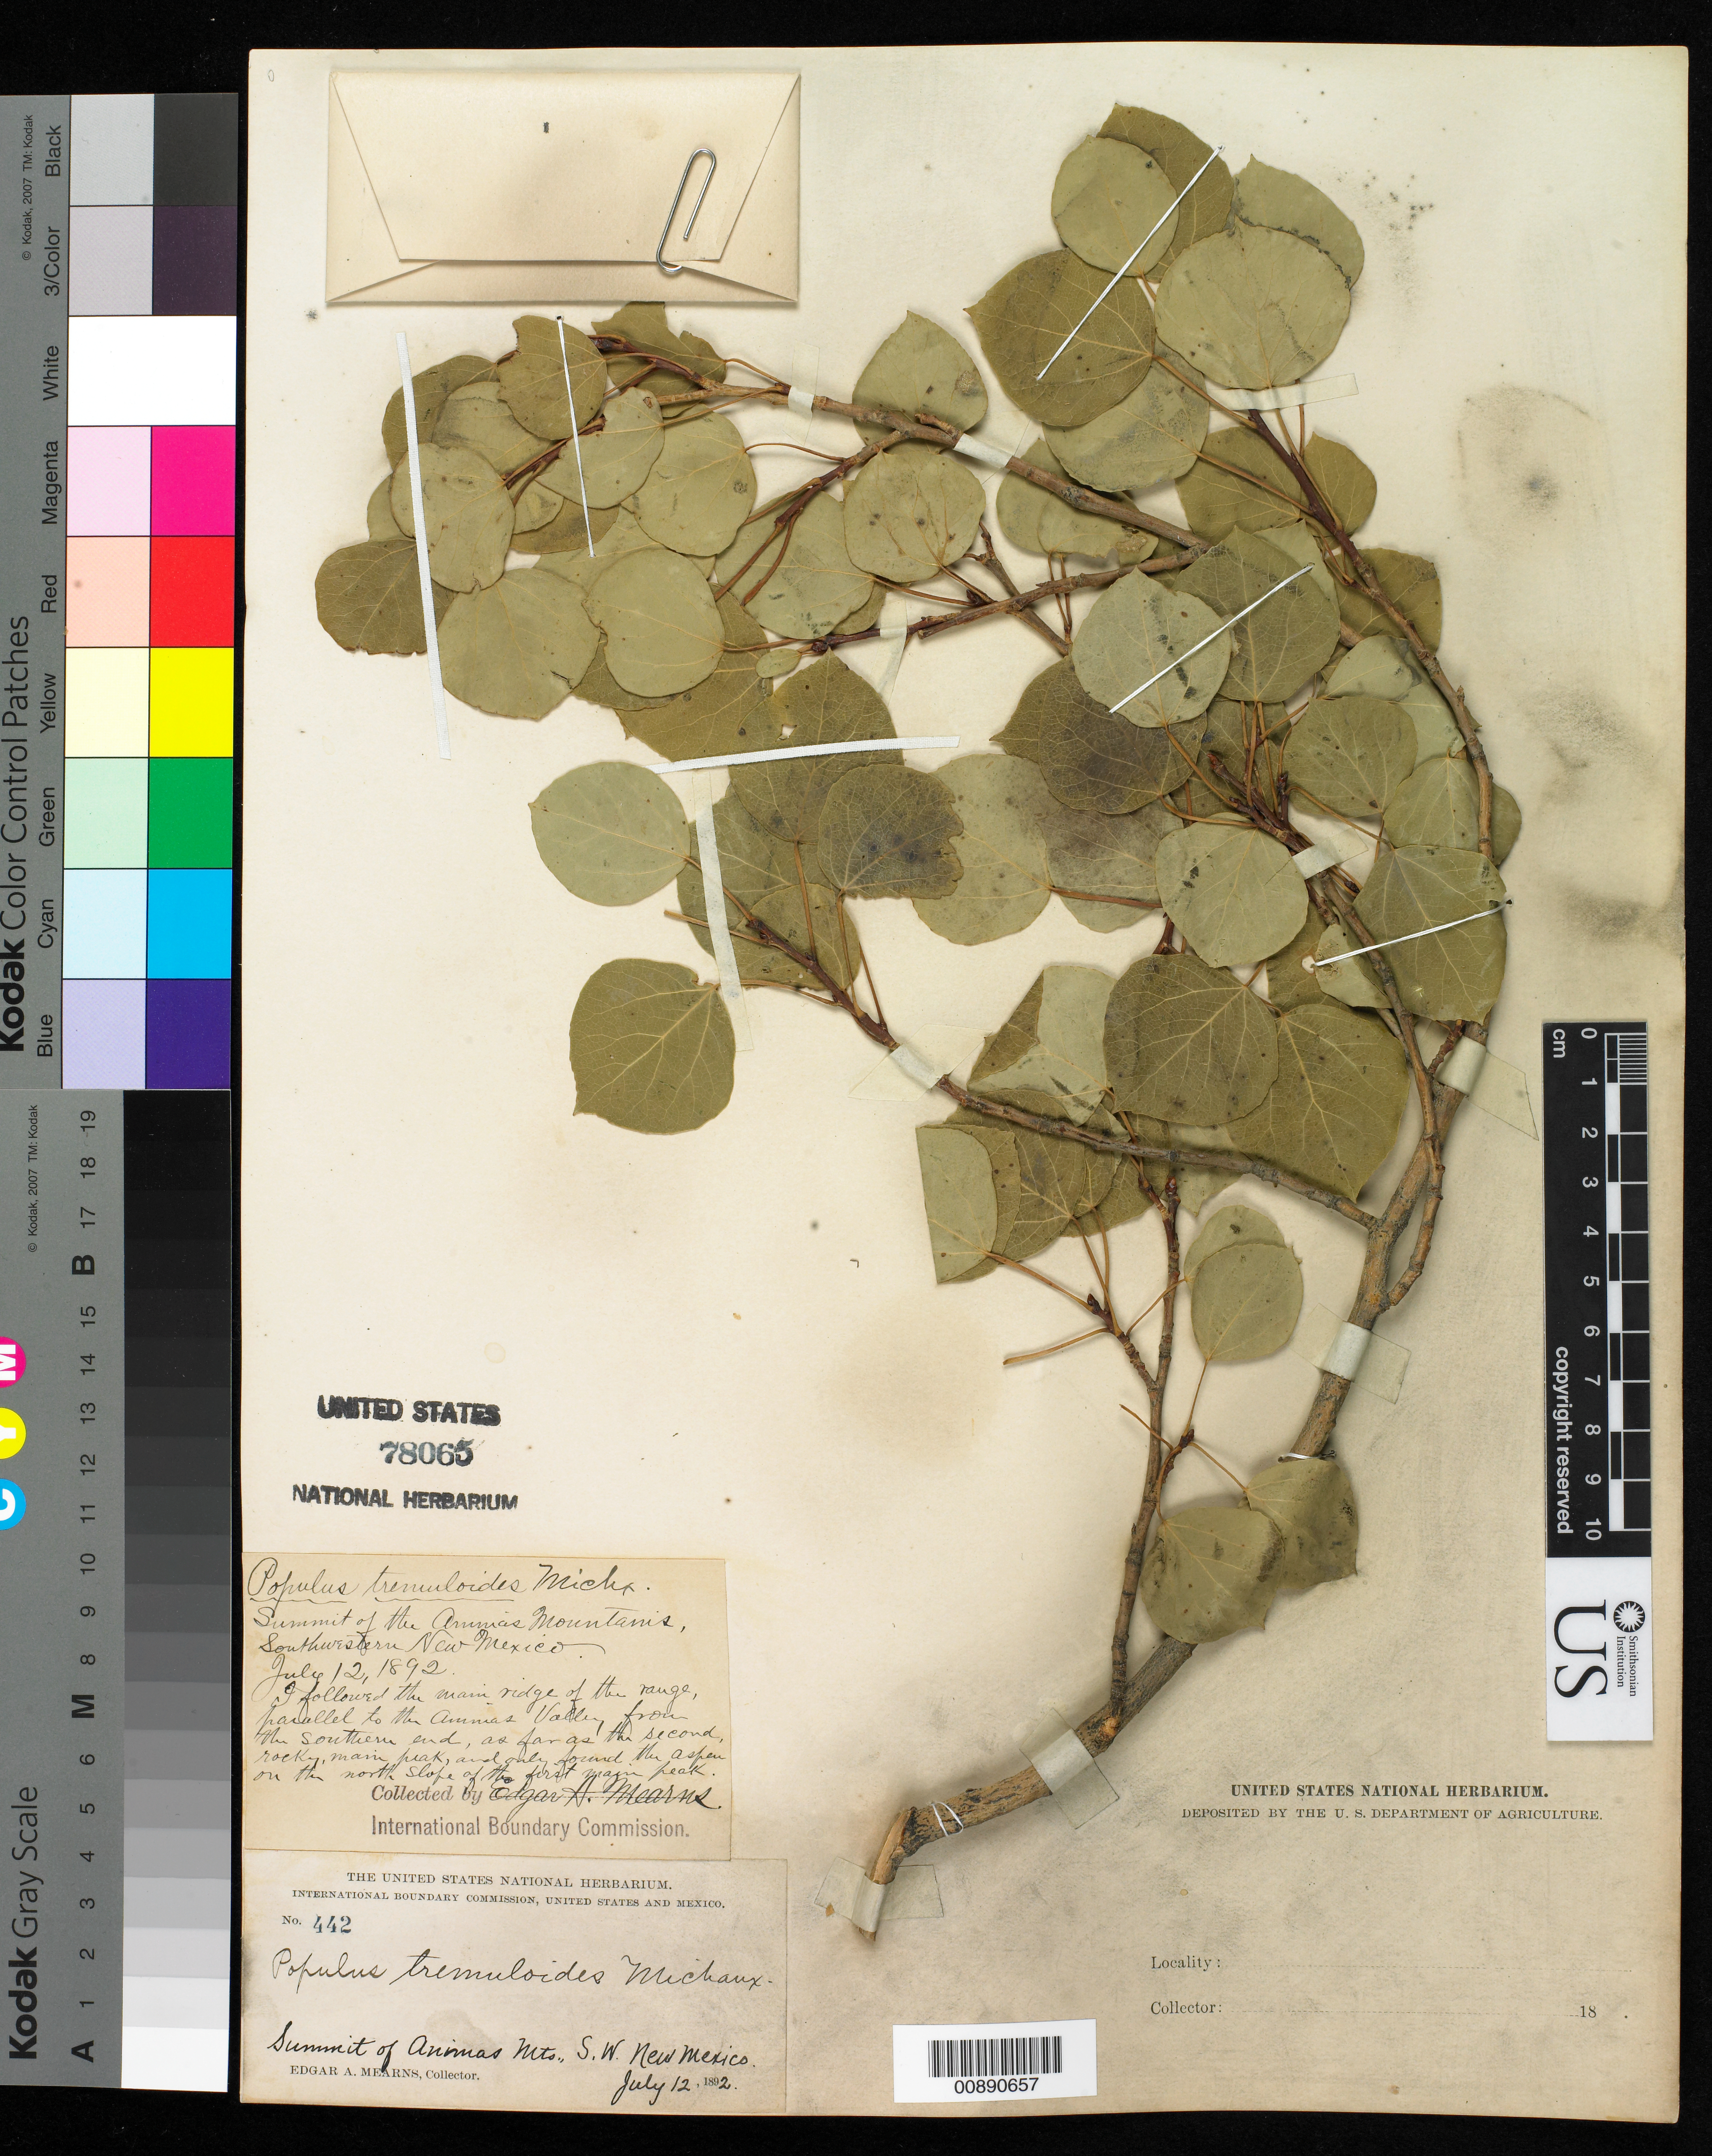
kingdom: Plantae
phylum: Tracheophyta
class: Magnoliopsida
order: Malpighiales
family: Salicaceae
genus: Populus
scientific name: Populus tremuloides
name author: Michx.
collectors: E. A. Mearns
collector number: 442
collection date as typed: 12 Jul 1892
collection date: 1892-07-12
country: United States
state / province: New Mexico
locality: Summit of the Animas Mountains, Southwestern New Mexico.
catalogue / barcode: US 78065